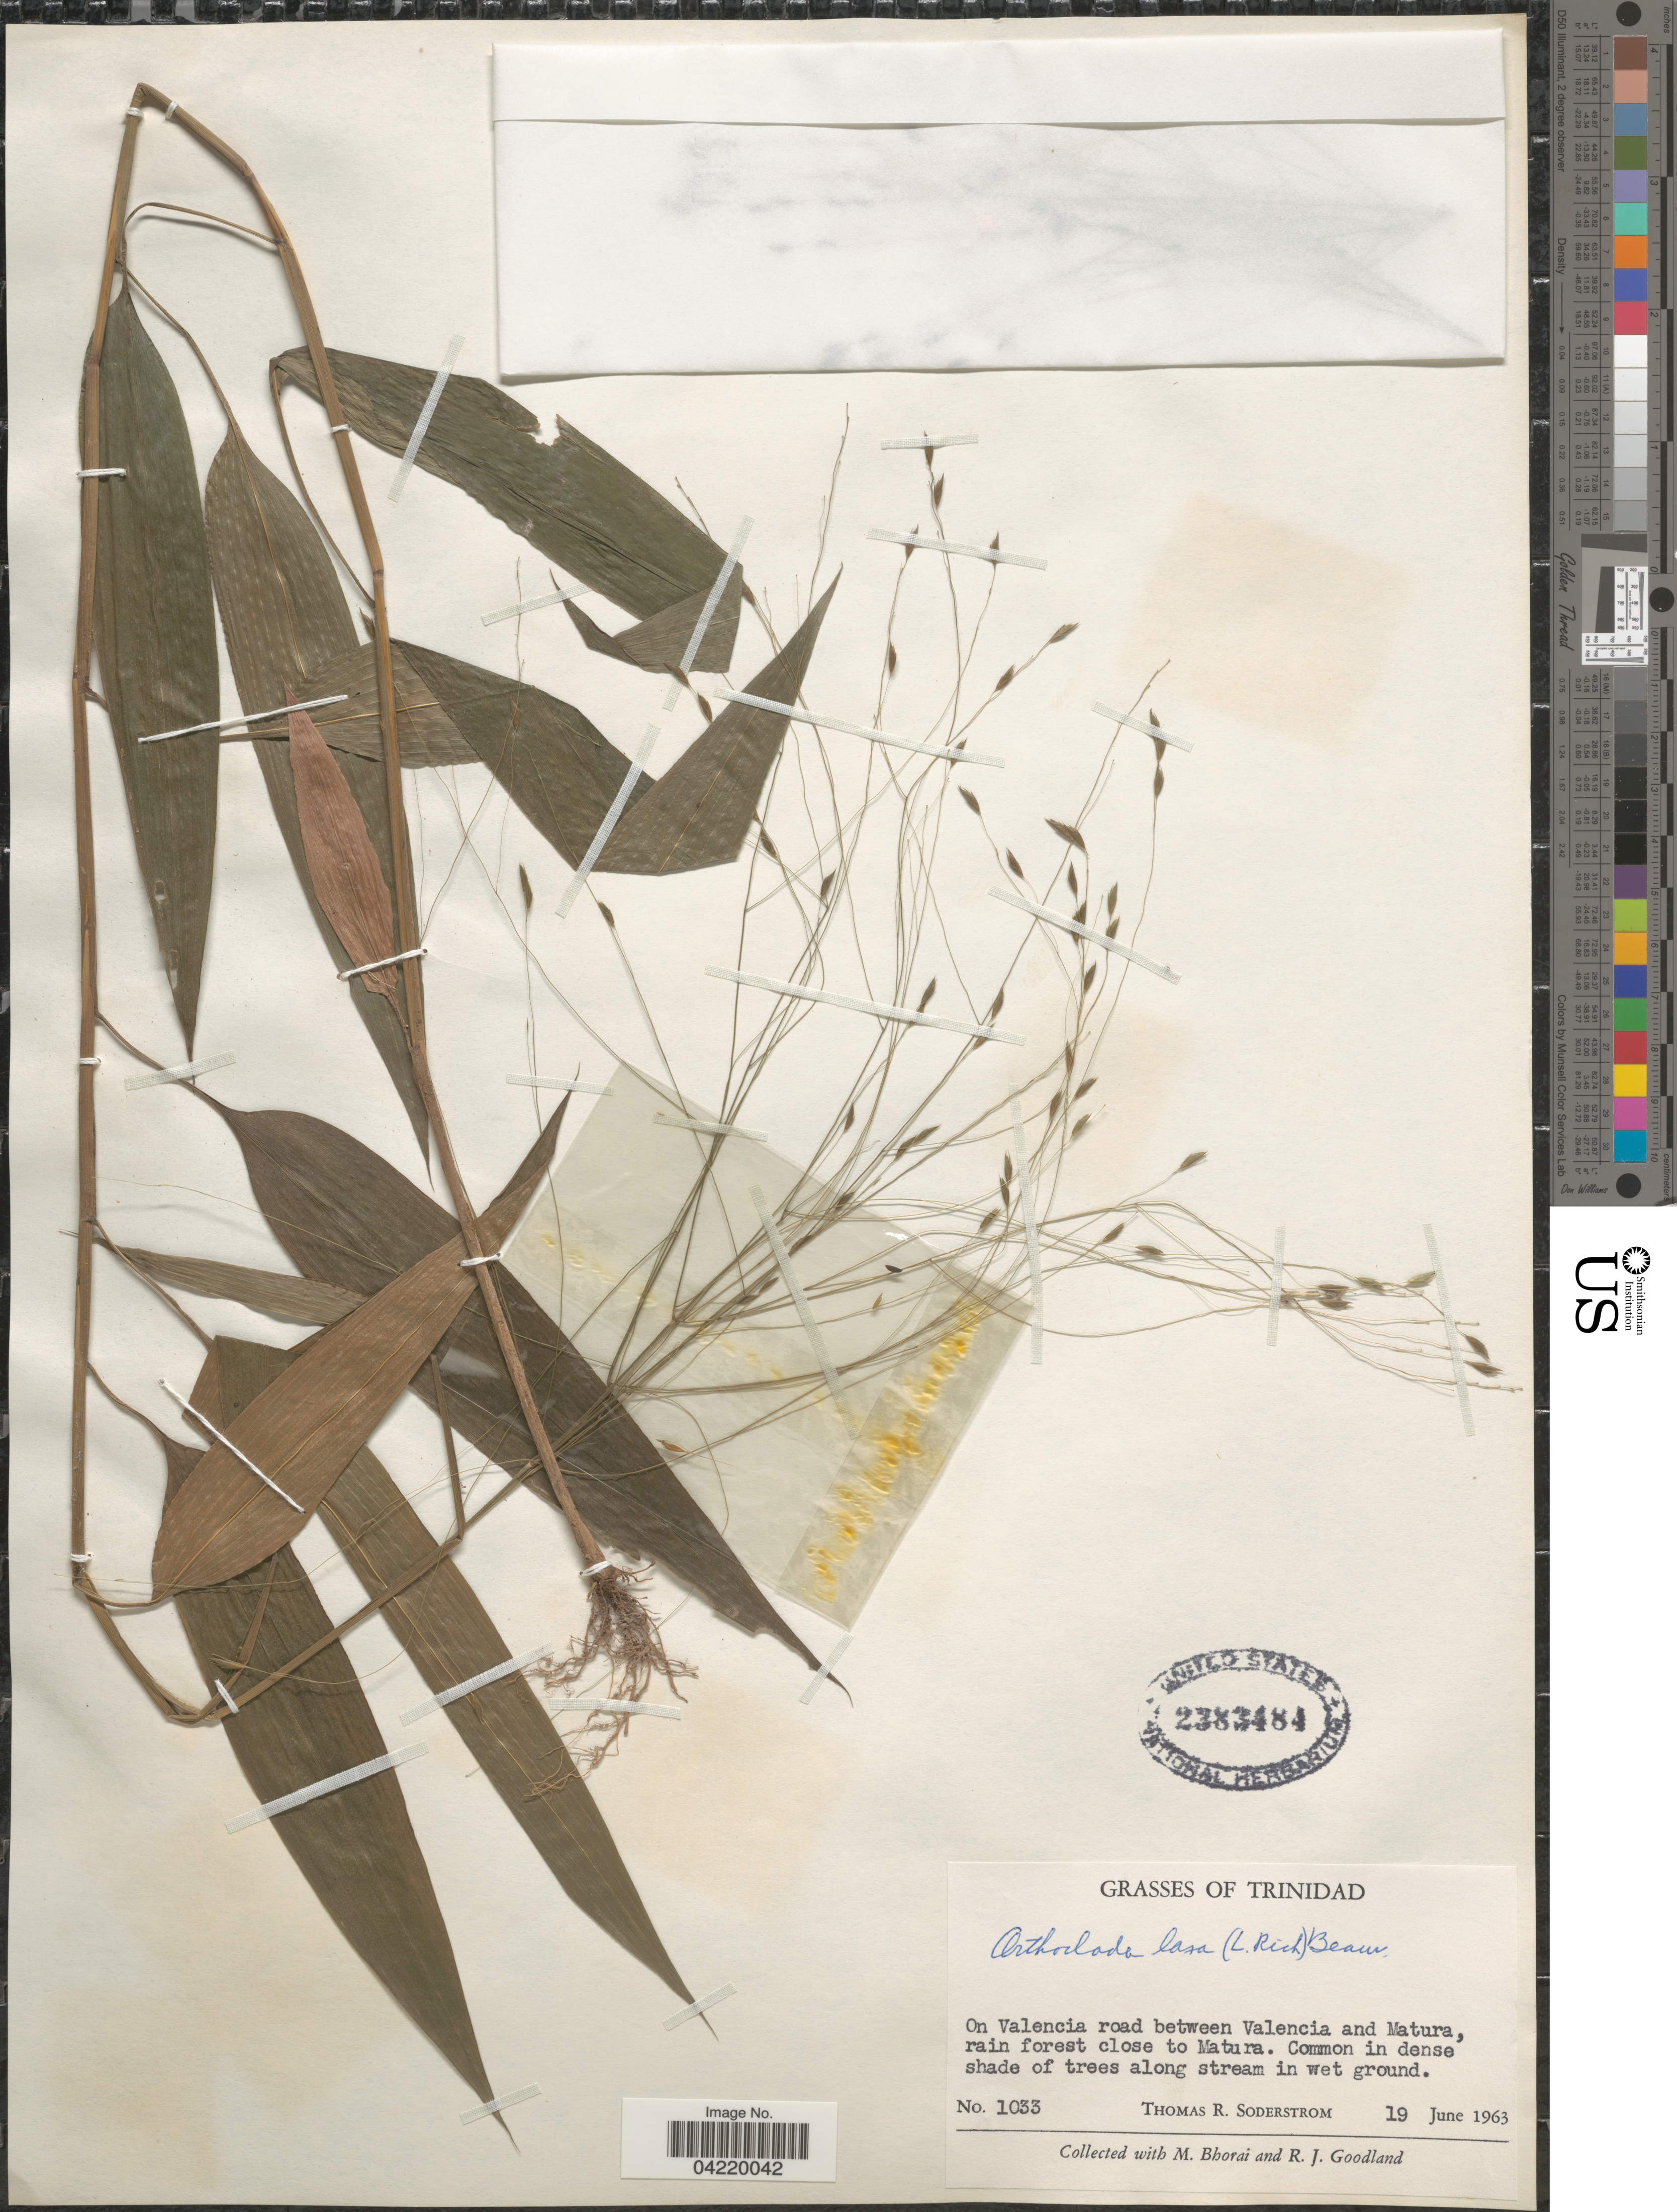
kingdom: Plantae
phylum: Tracheophyta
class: Liliopsida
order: Poales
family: Poaceae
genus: Orthoclada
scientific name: Orthoclada laxa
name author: P. Beauv.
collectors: T. R. Soderstrom, M. Bhorai & R. Goodland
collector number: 1033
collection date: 1963-06-19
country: Trinidad and Tobago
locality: Trinidad. On Valencia road between Valencia and Matura, rain forest close to Matura. Common in dense shade of trees along stream in wet ground.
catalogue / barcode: US 2383484